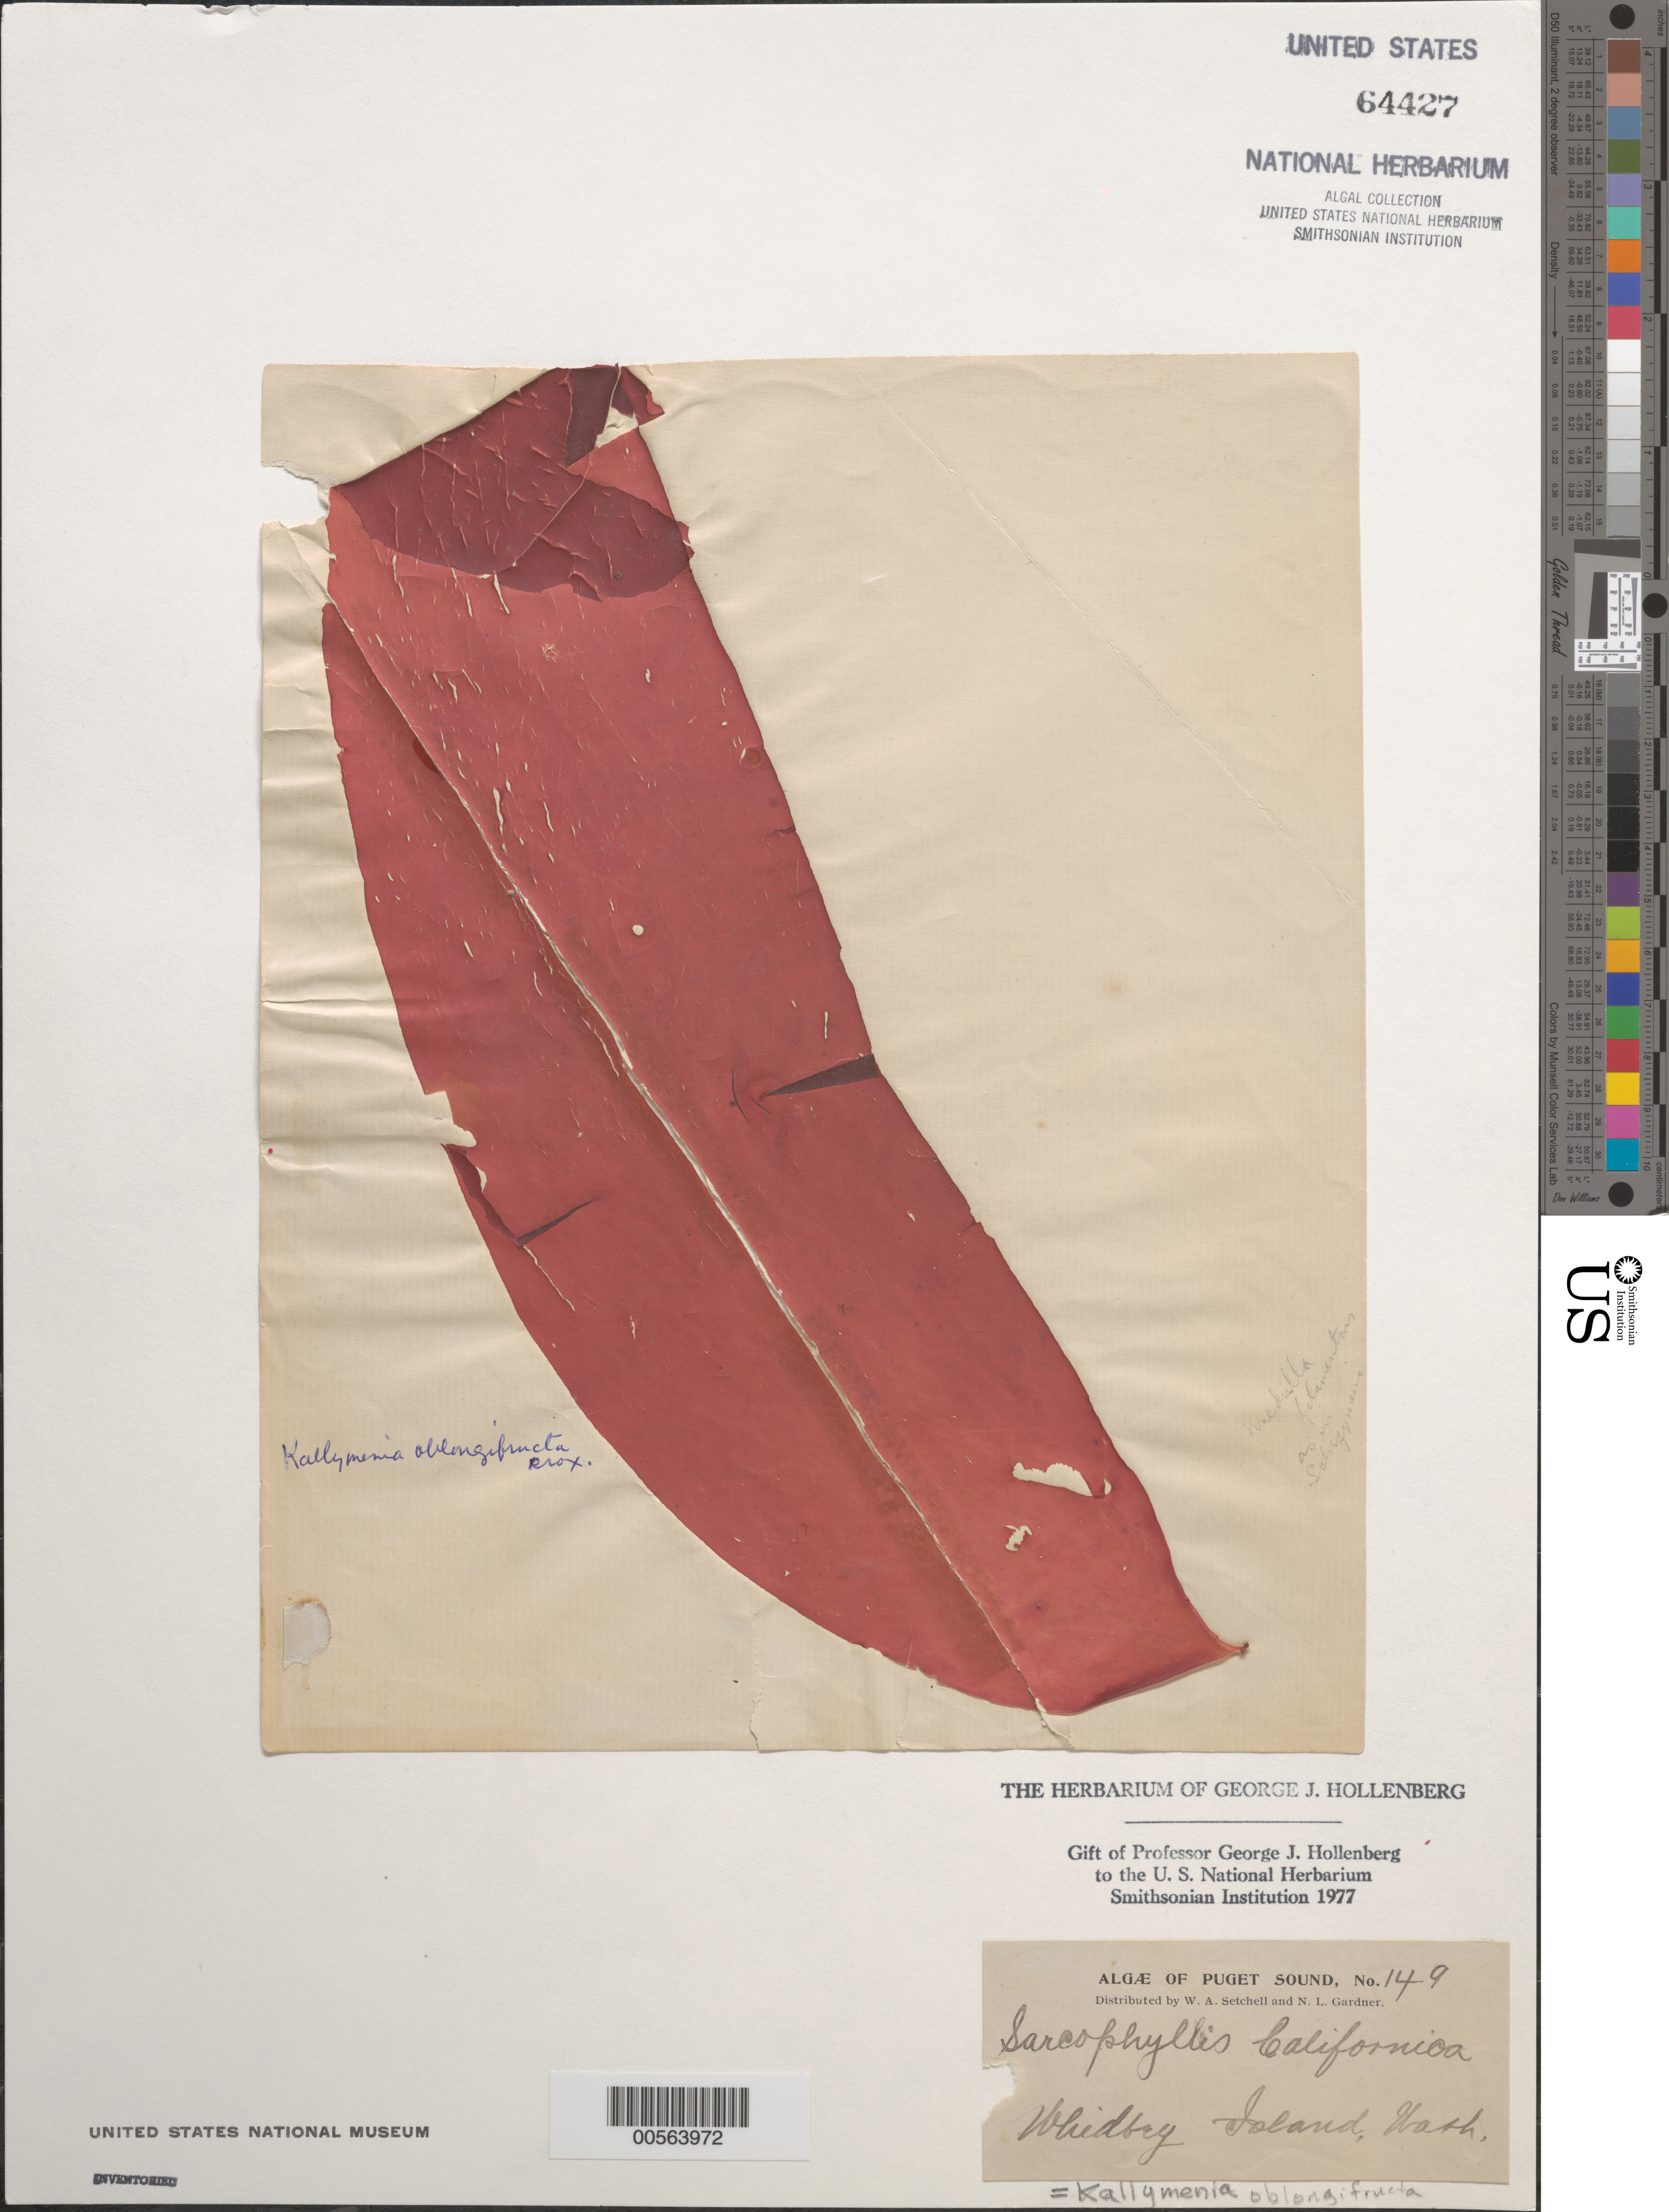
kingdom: Plantae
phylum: Rhodophyta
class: Florideophyceae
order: Gigartinales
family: Kallymeniaceae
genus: Erythrophyllum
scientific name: Erythrophyllum oblongifructum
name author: (Setchell) G.W. Saunders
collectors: W. Setchell & N. Gardner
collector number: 149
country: United States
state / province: Washington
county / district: Island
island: Whidbey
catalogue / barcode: US 64427